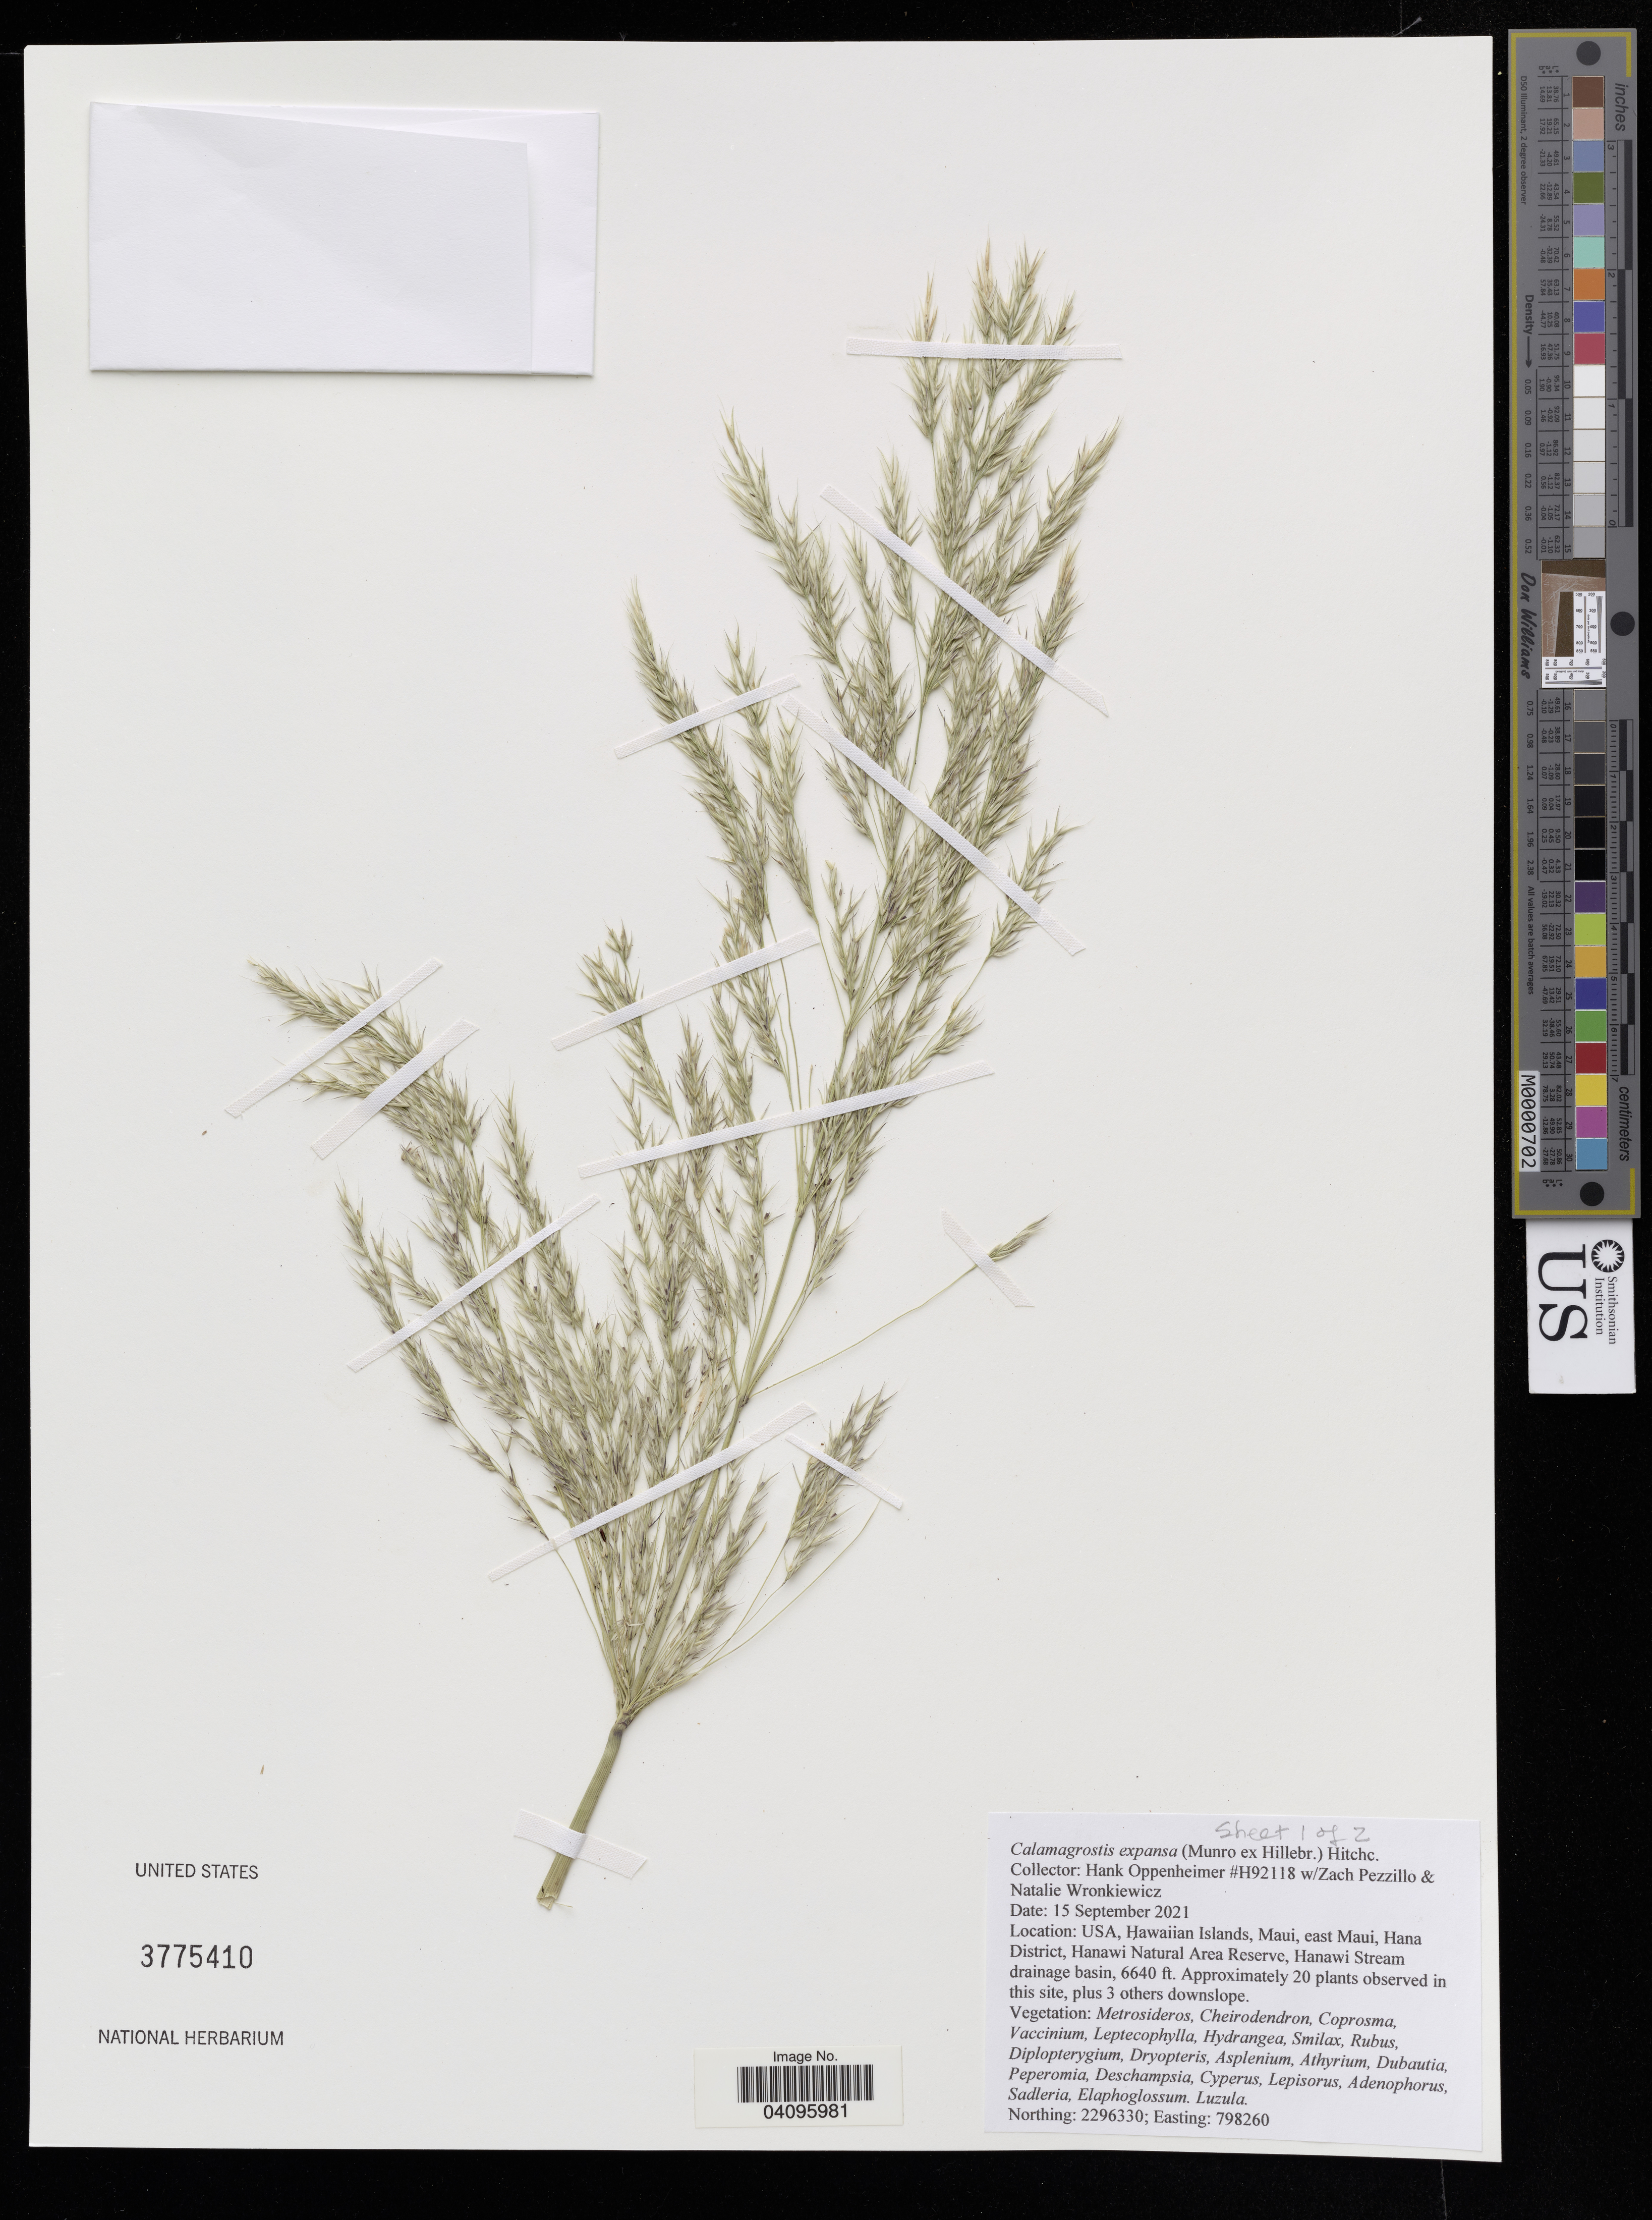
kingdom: Plantae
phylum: Tracheophyta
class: Liliopsida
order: Poales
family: Poaceae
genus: Greeneochloa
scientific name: Greeneochloa expansa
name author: (Munro ex Hillebr.) P.M. Peterson et al.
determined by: Wagner, W. L., (BOT), Smithsonian Institution - National Museum of Natural History (UNITED STATES)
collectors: H. Oppenheimer, Z. Pezzillo & N. Wronkiewicz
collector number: H92118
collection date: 2021-09-15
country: United States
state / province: Hawaii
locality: Maui, east Maui, Hana District, Hanawi Natural Area Reserve, Hanawi Stream drainage basin.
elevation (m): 2024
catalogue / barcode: US 3775410